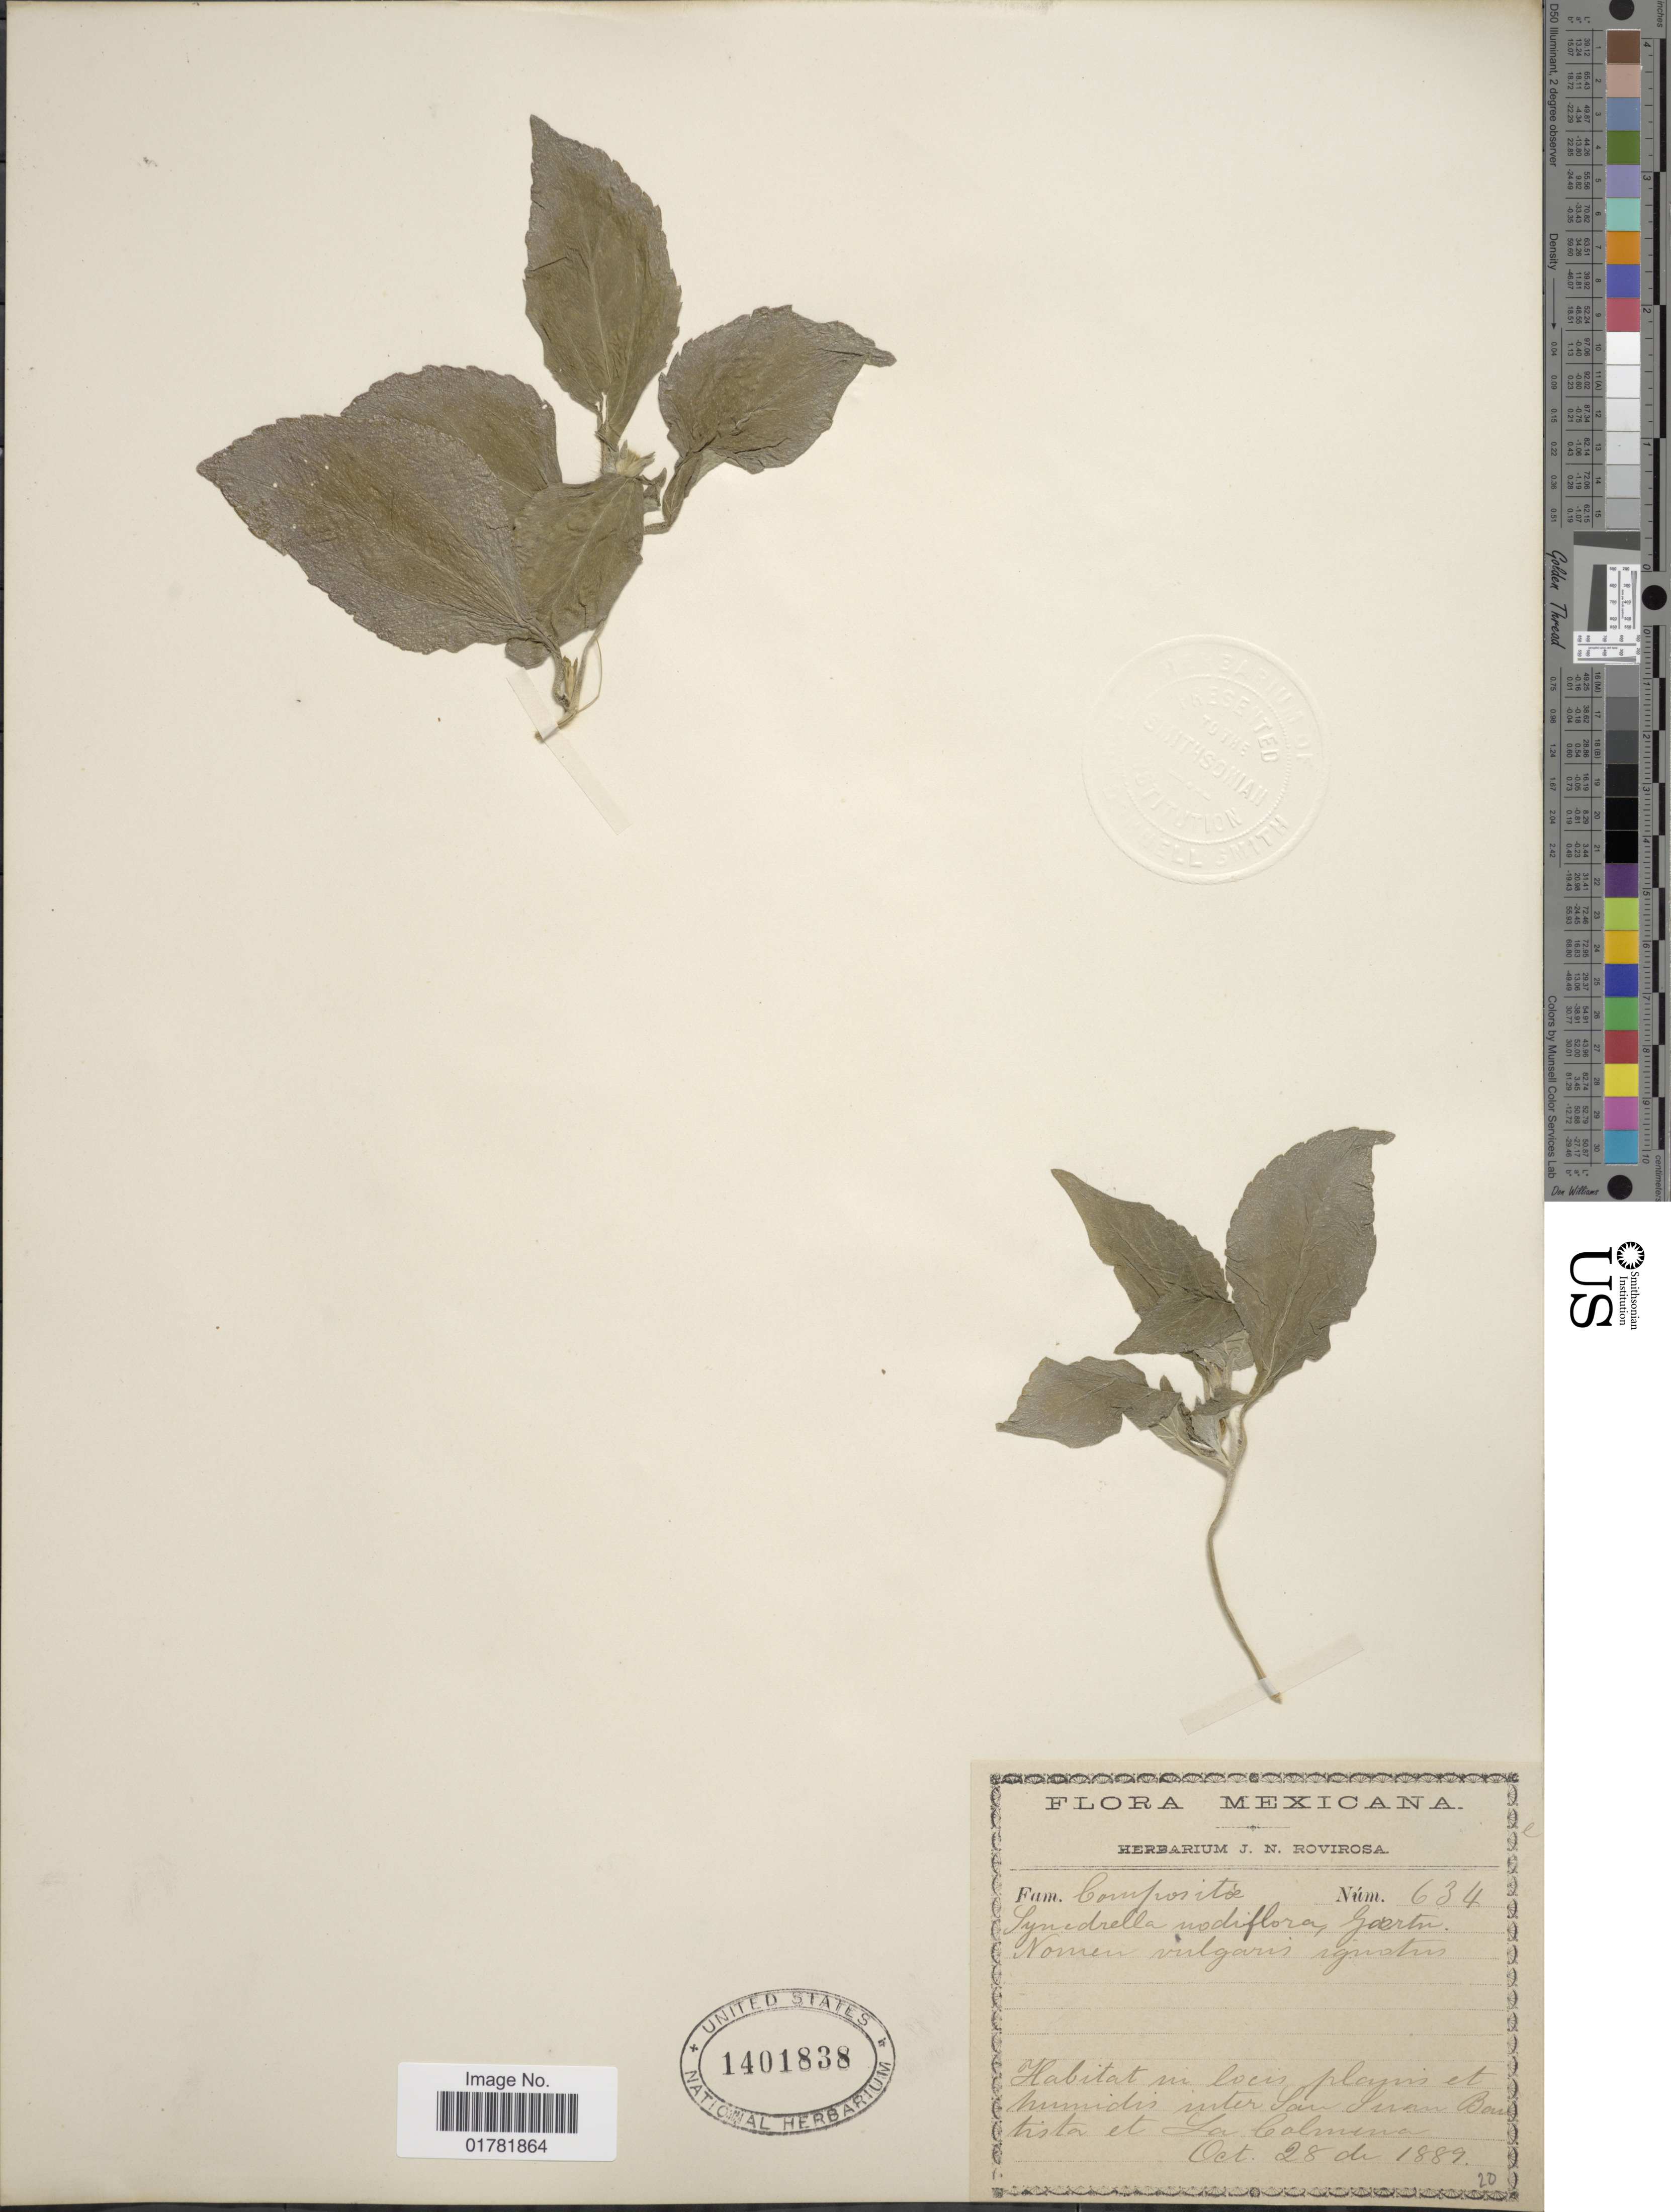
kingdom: Plantae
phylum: Tracheophyta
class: Magnoliopsida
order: Asterales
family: Asteraceae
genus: Synedrella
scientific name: Synedrella nodiflora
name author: (L.) Gaertn.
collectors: ex herb. J.N. Rovirosa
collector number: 634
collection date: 1889-10-28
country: Mexico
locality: In locis planis et humidis inter San Juan Bautista et La Colmena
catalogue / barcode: US 1401838